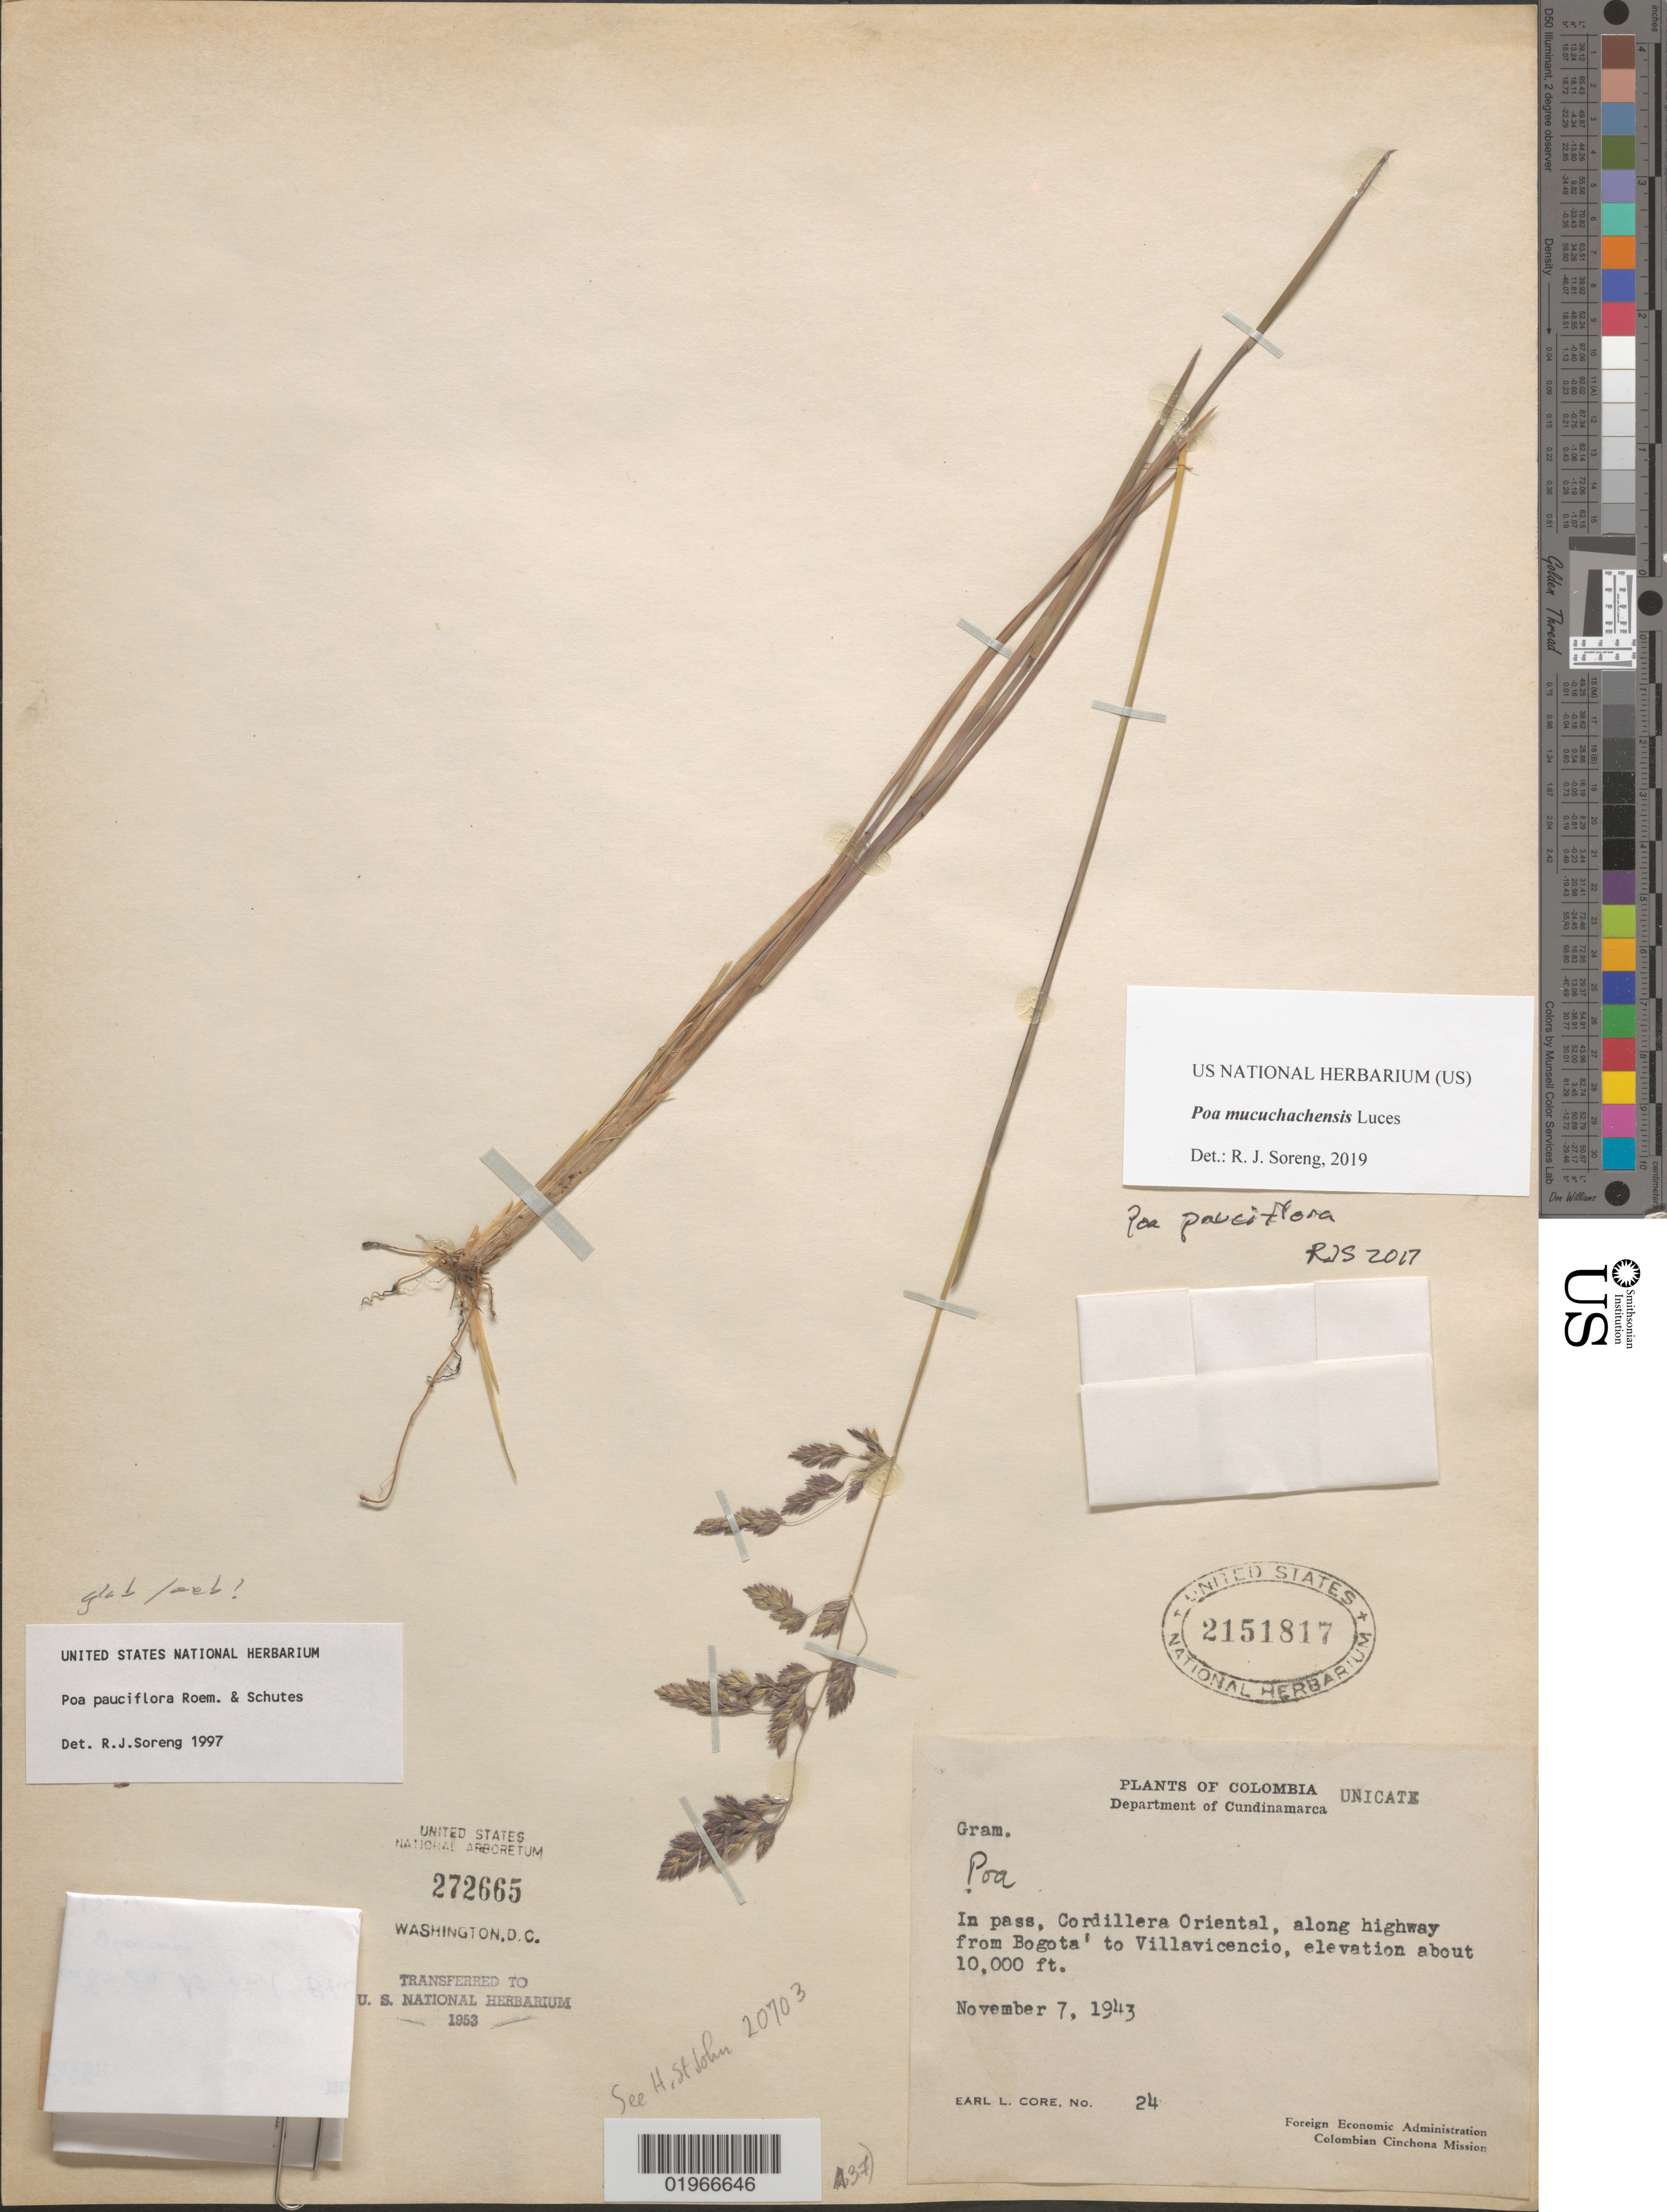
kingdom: Plantae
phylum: Tracheophyta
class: Liliopsida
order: Poales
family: Poaceae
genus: Poa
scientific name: Poa mucuchachensis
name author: Luces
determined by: Soreng, Robert J., Research Associate (BOT), Smithsonian Institution - National Museum of Natural History (UNITED STATES)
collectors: E. L. Core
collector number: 24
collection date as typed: November 7, 1943.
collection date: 1943-11-07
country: Colombia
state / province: Cundinamarca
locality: In pass, Cordillera Oriental, along highway from Bogota to Villavicencio.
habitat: along highway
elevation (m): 3048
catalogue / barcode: US 2151817